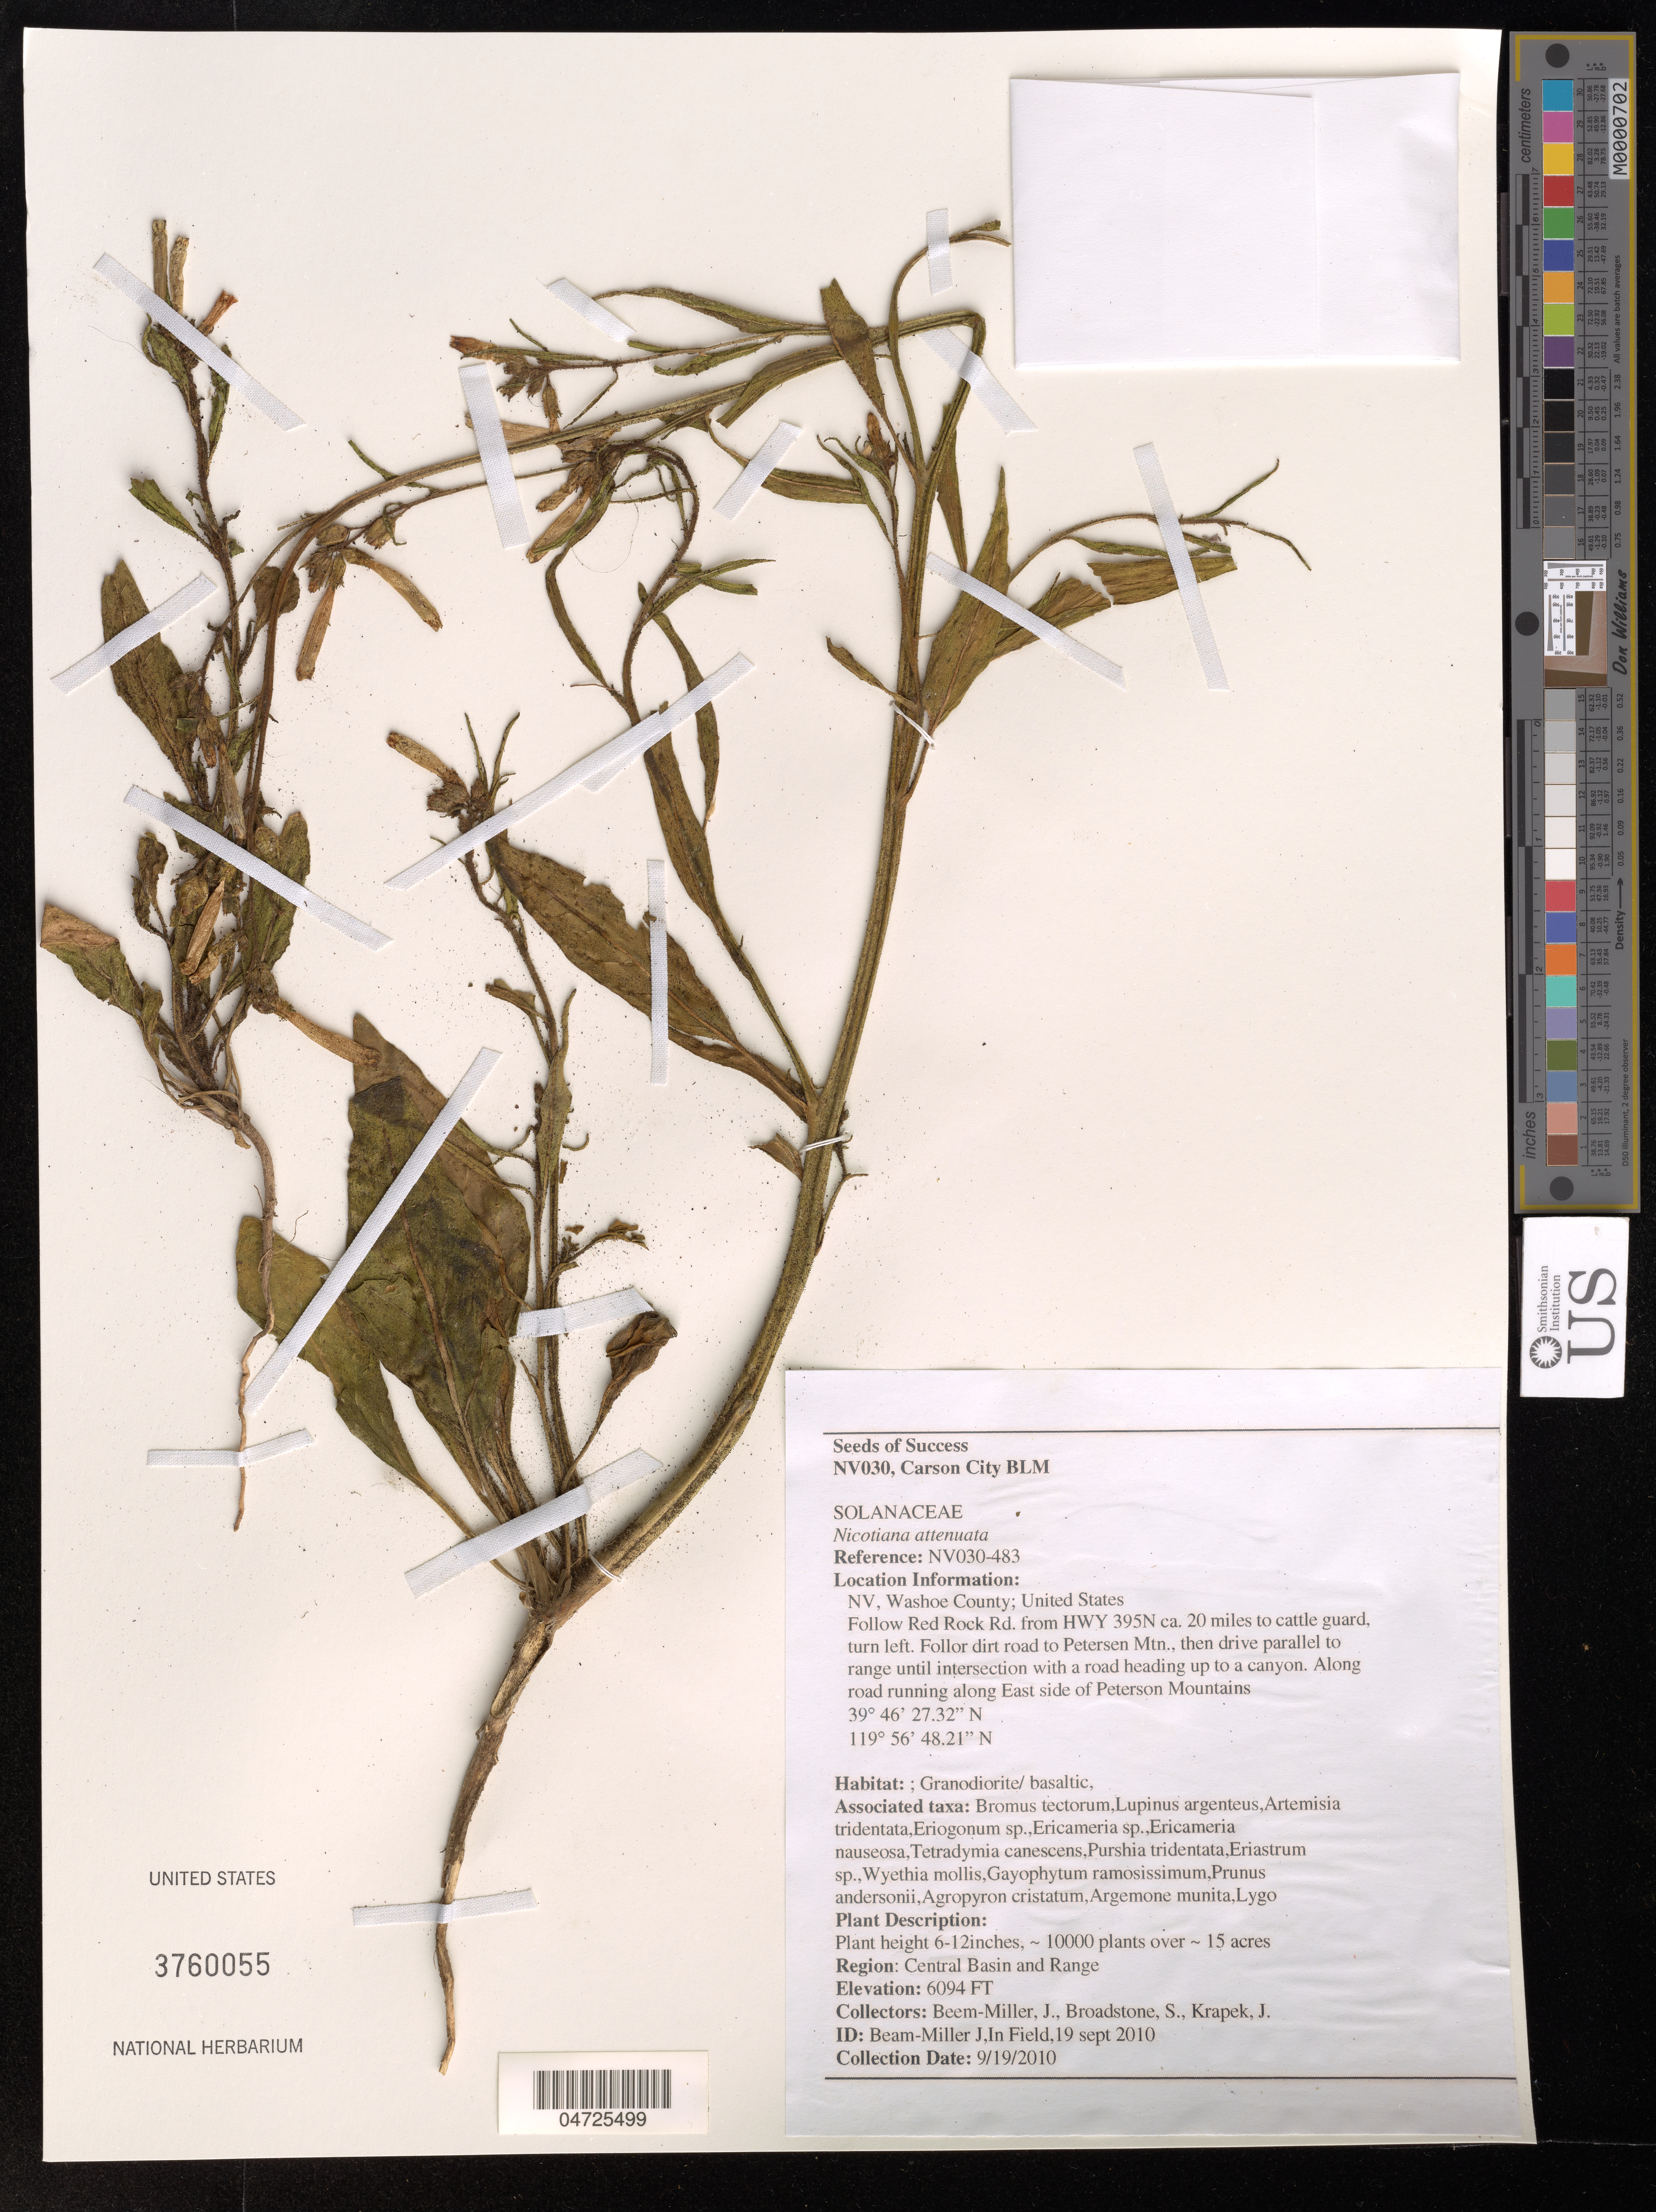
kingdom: Plantae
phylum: Tracheophyta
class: Magnoliopsida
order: Solanales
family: Solanaceae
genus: Nicotiana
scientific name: Nicotiana attenuata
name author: Torr. ex S. Watson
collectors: J. Beem-Miller, S. Broadstone & J. Krapek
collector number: NV030-483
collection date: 2010-09-19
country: United States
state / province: Nevada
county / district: Washoe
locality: Washoe County. Follow Rad Rock Rd. from HWY 395N ca. 20 miles to cattle guard, turn left. Follor dirt road to Petersen Mtn., then drive parallel to range until intersection with road heading up to a canyon. Along road running along East side of Peterson Mountains. Region: Central Basin and Range.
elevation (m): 1857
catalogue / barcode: US 3760055